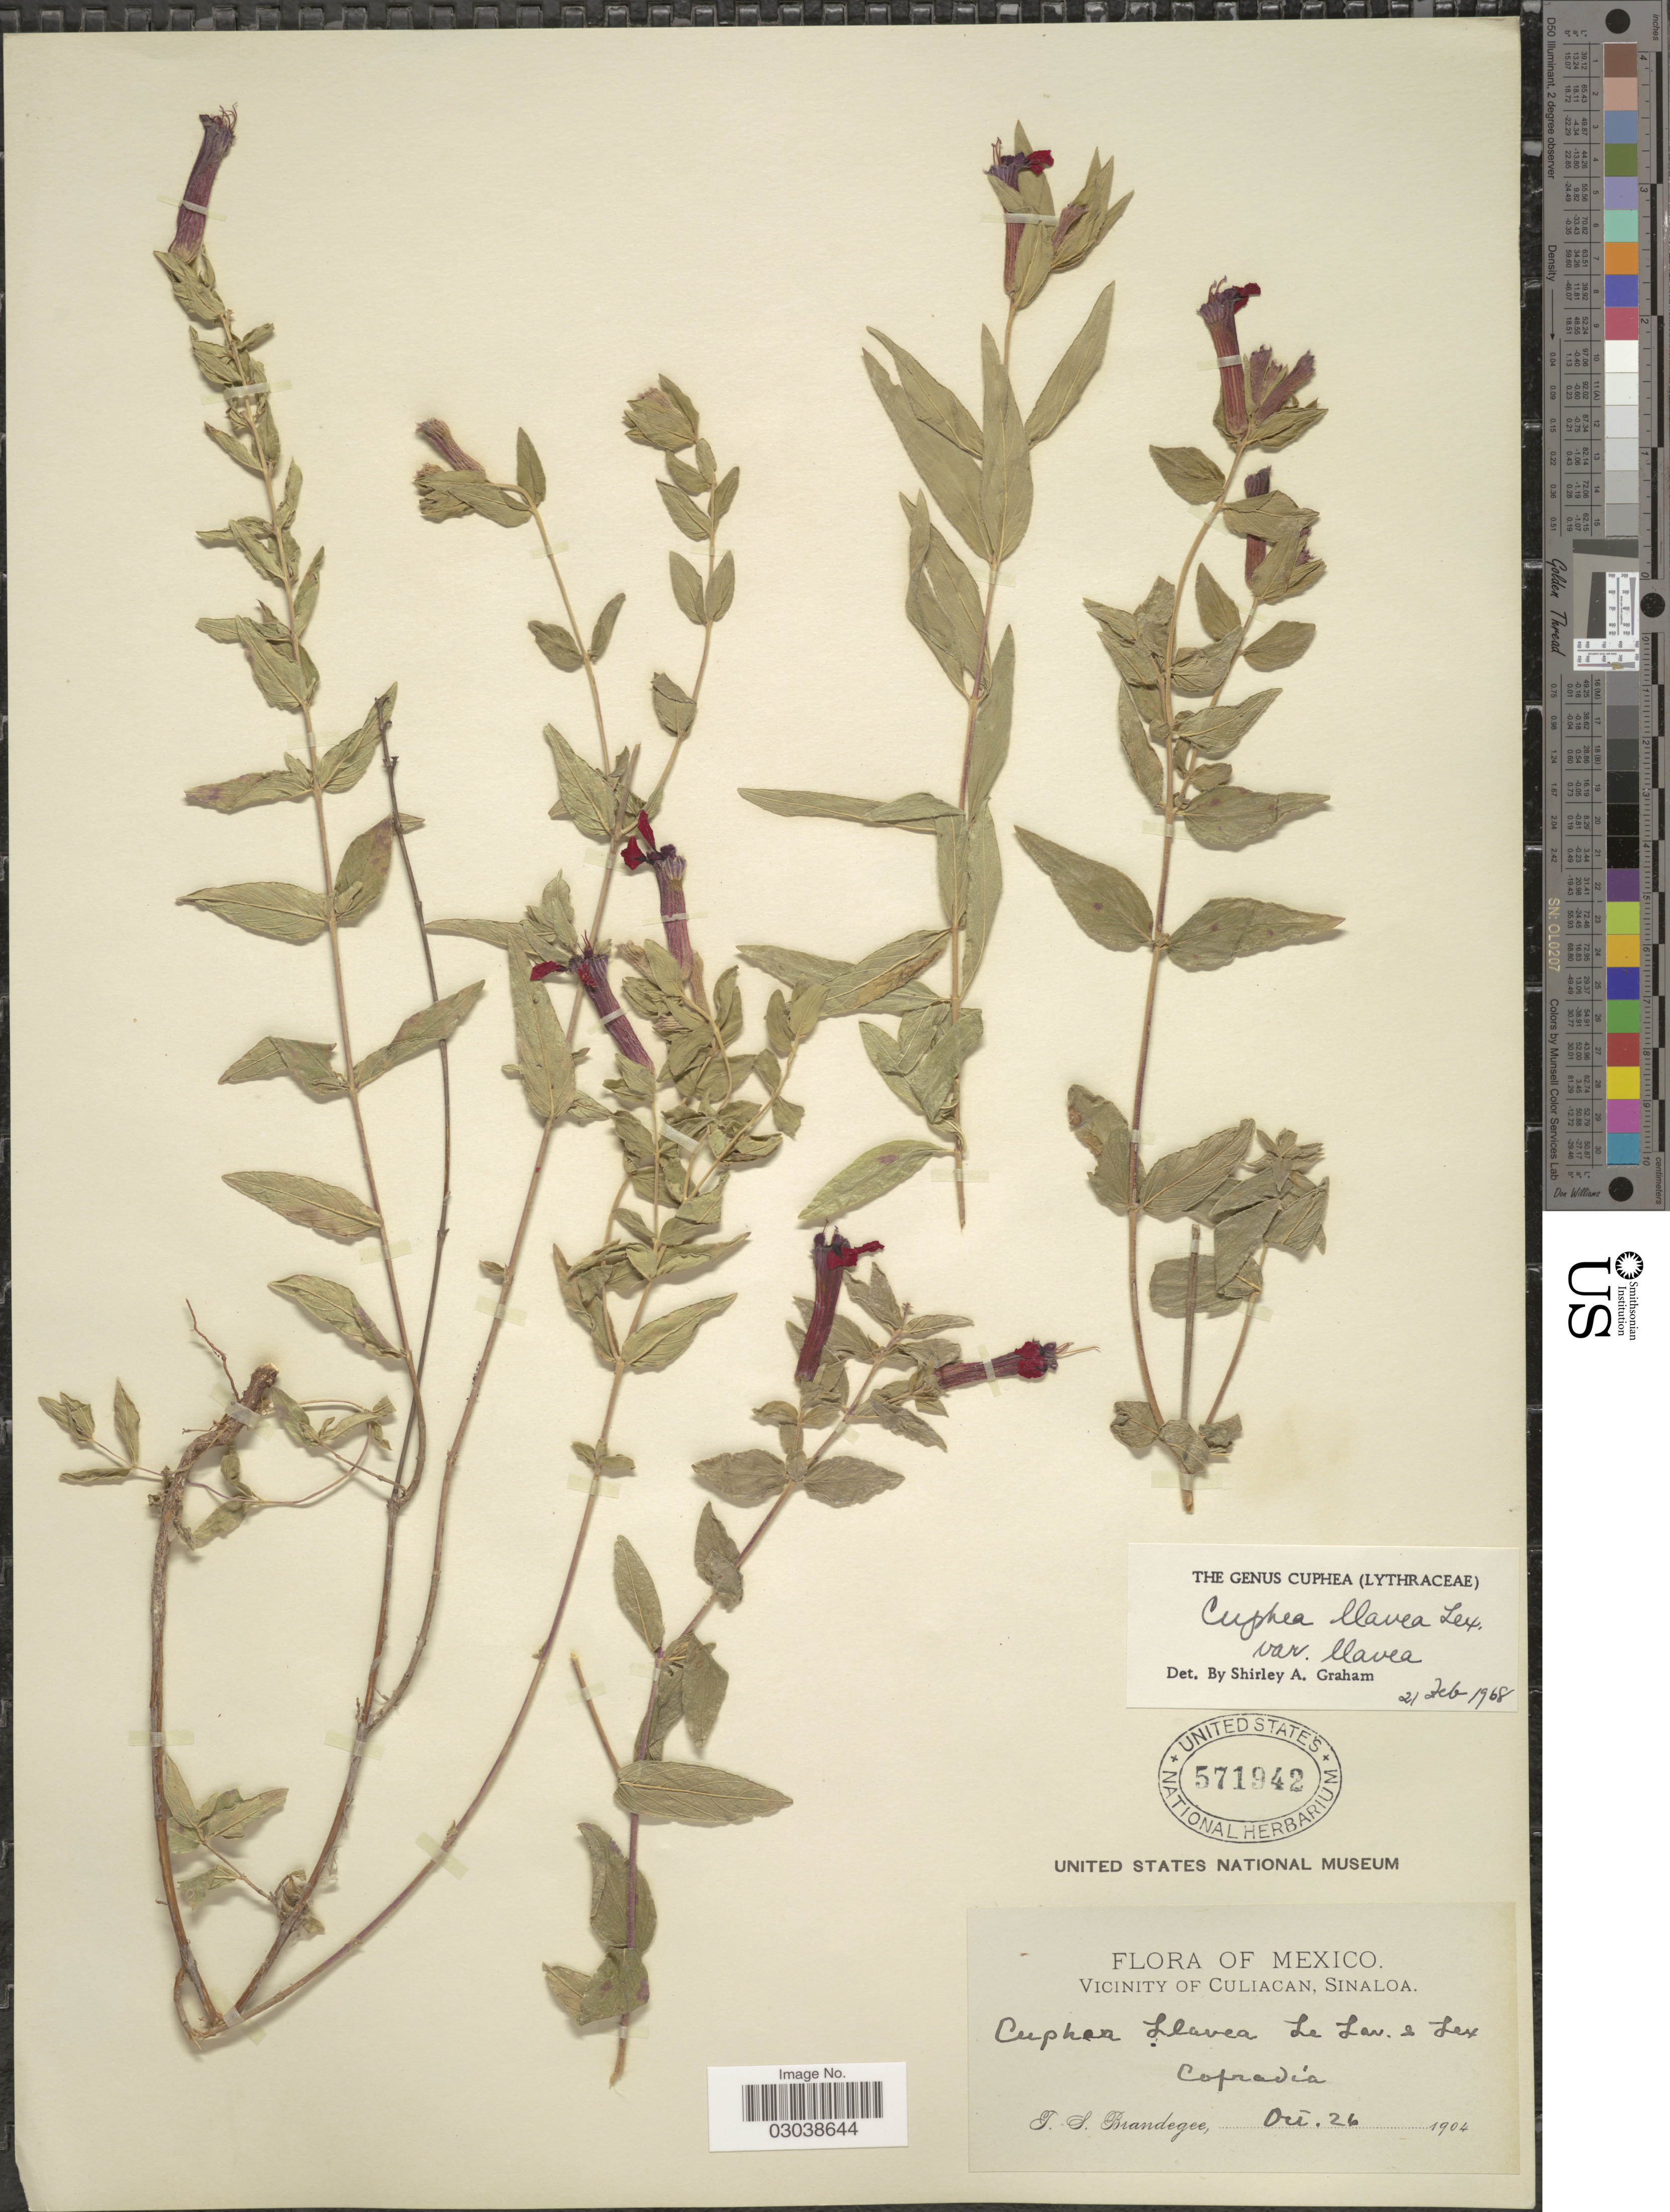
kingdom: Plantae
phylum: Tracheophyta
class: Magnoliopsida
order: Myrtales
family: Lythraceae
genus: Cuphea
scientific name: Cuphea llavea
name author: Lex.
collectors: T. S. Brandegee (herbarium)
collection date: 1904-10-26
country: Mexico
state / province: Sinaloa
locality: Vicinity of Culiacan, Copradia.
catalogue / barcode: US 571942